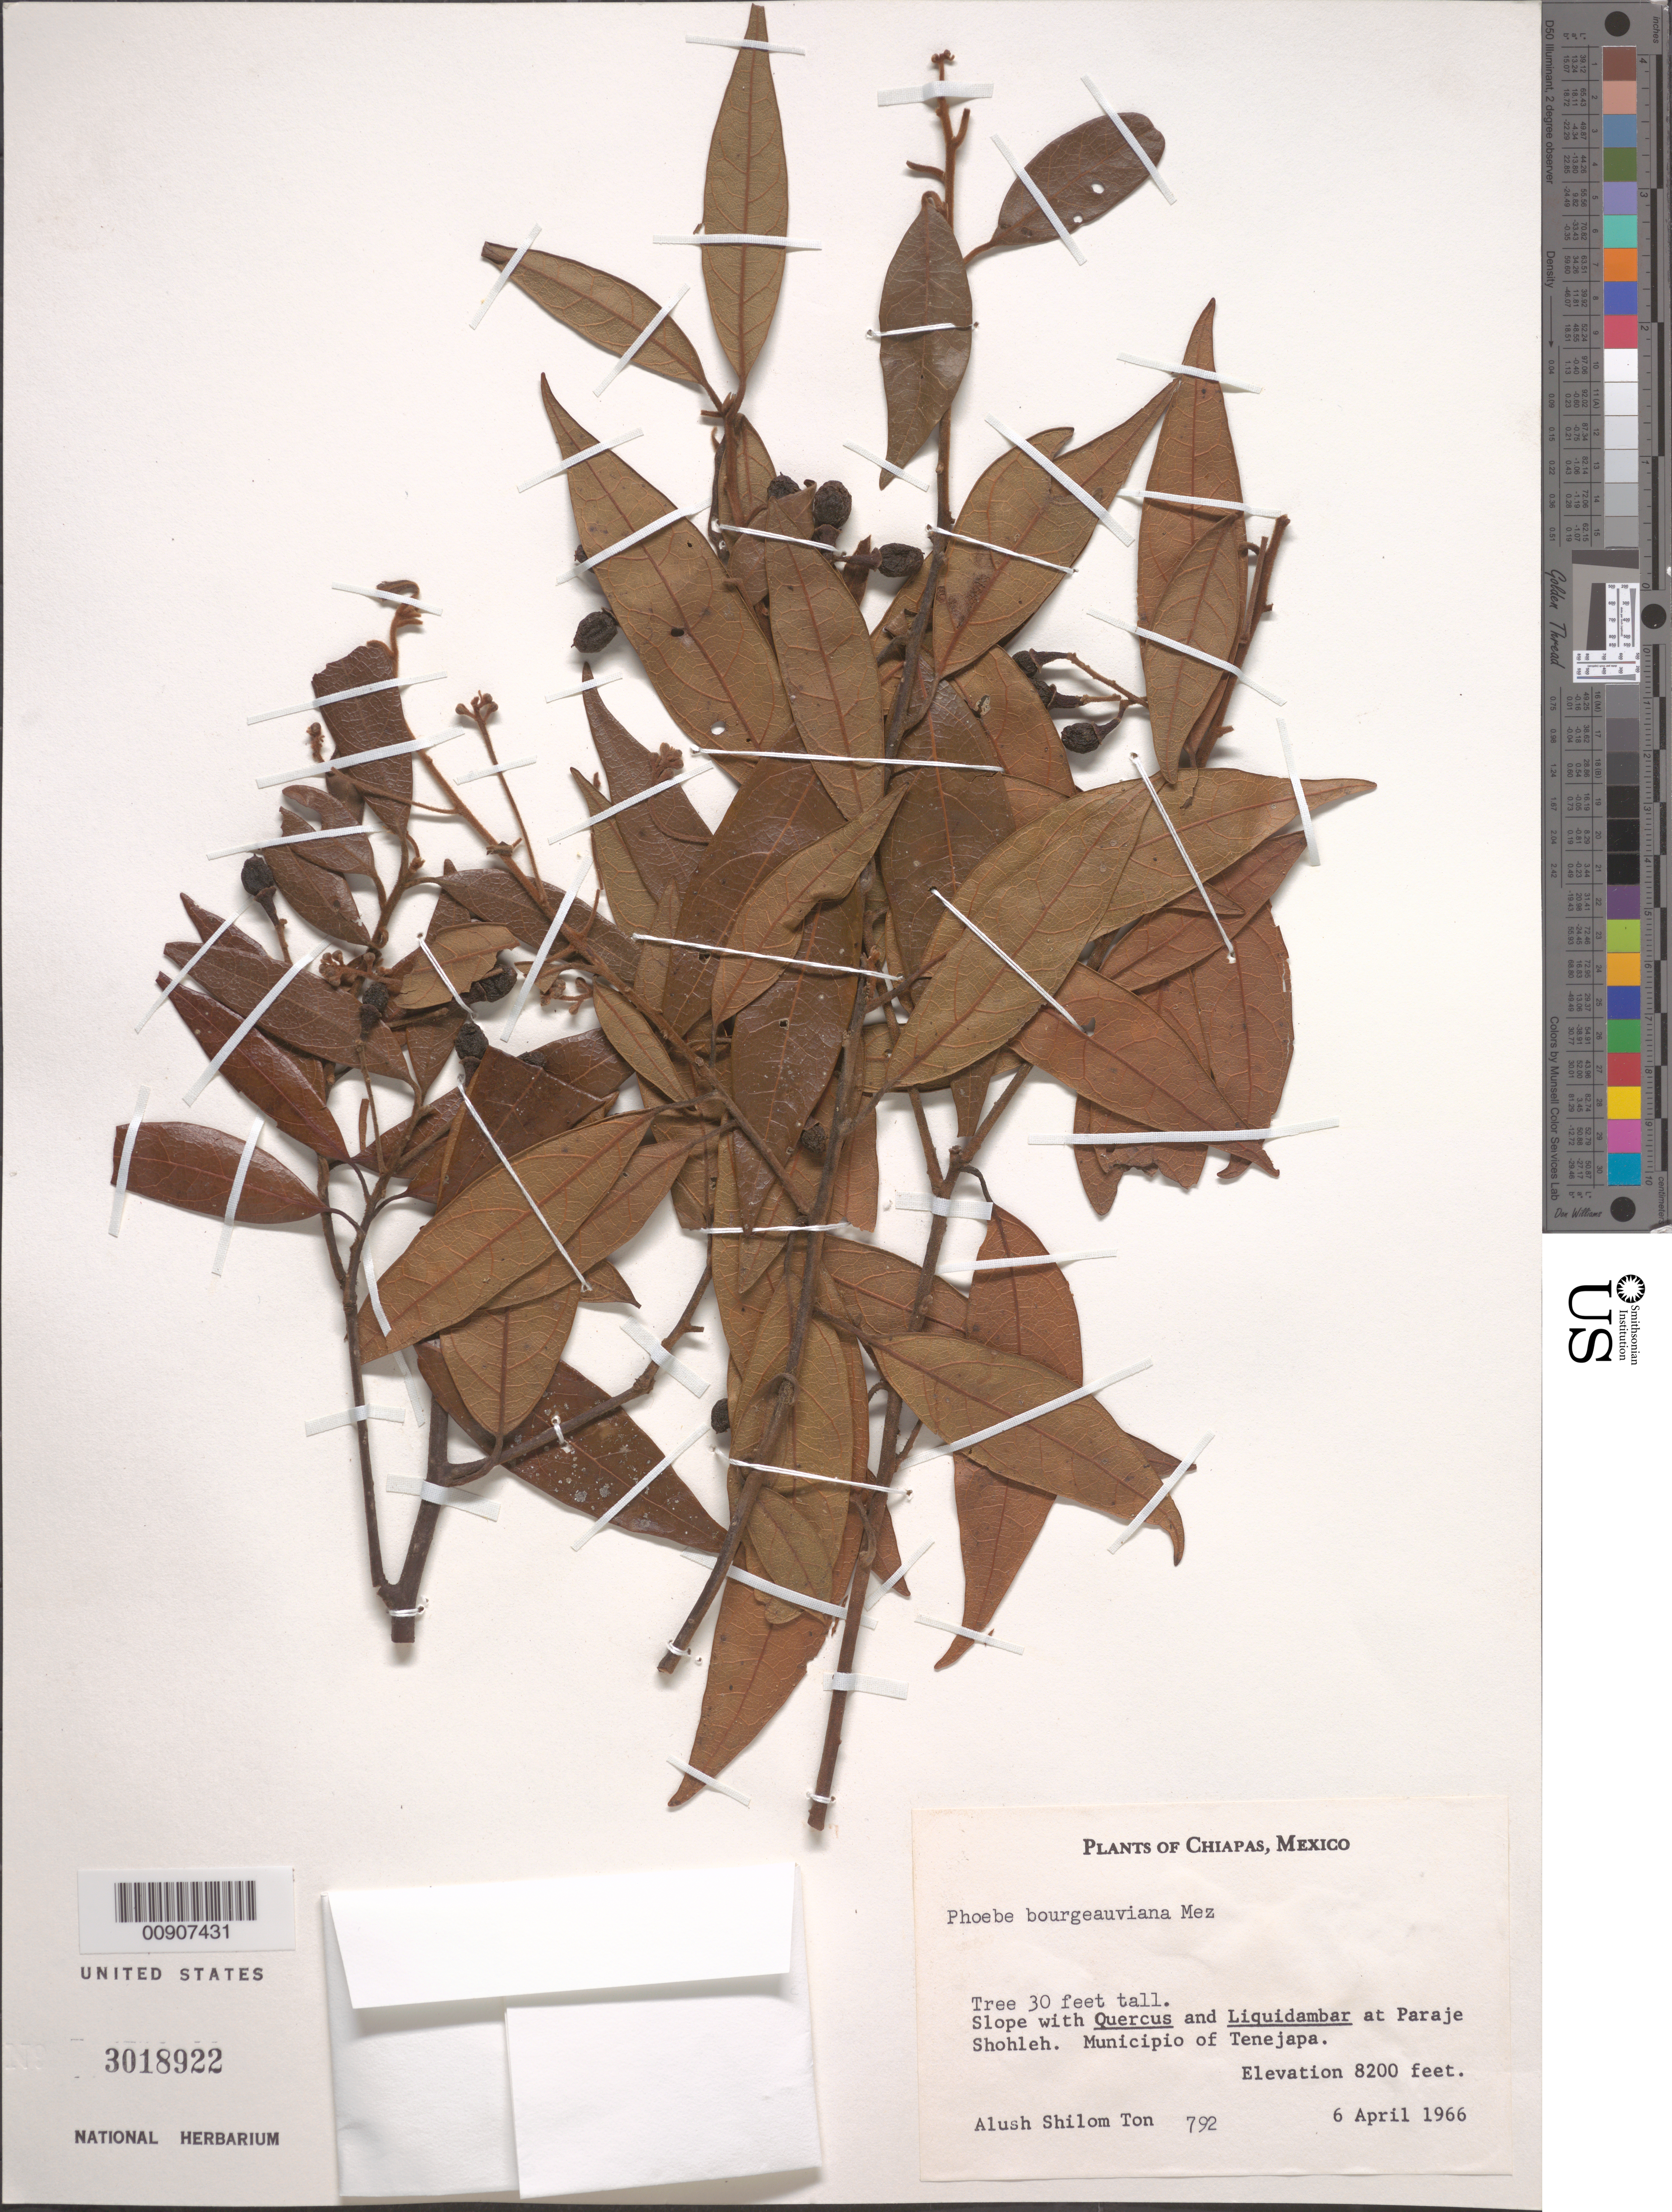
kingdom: Plantae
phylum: Tracheophyta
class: Magnoliopsida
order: Laurales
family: Lauraceae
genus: Phoebe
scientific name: Phoebe bourgeauviana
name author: Mez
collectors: A. Shilom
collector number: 792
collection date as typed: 06 Apr 1966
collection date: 1966-04-06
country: Mexico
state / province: Chiapas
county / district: Tenejapa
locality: At Paraje Shohleh. Municipio de Tenejapa, Chiapas.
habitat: Slope with Quercus and Liquidambar.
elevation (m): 2499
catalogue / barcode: US 3018922